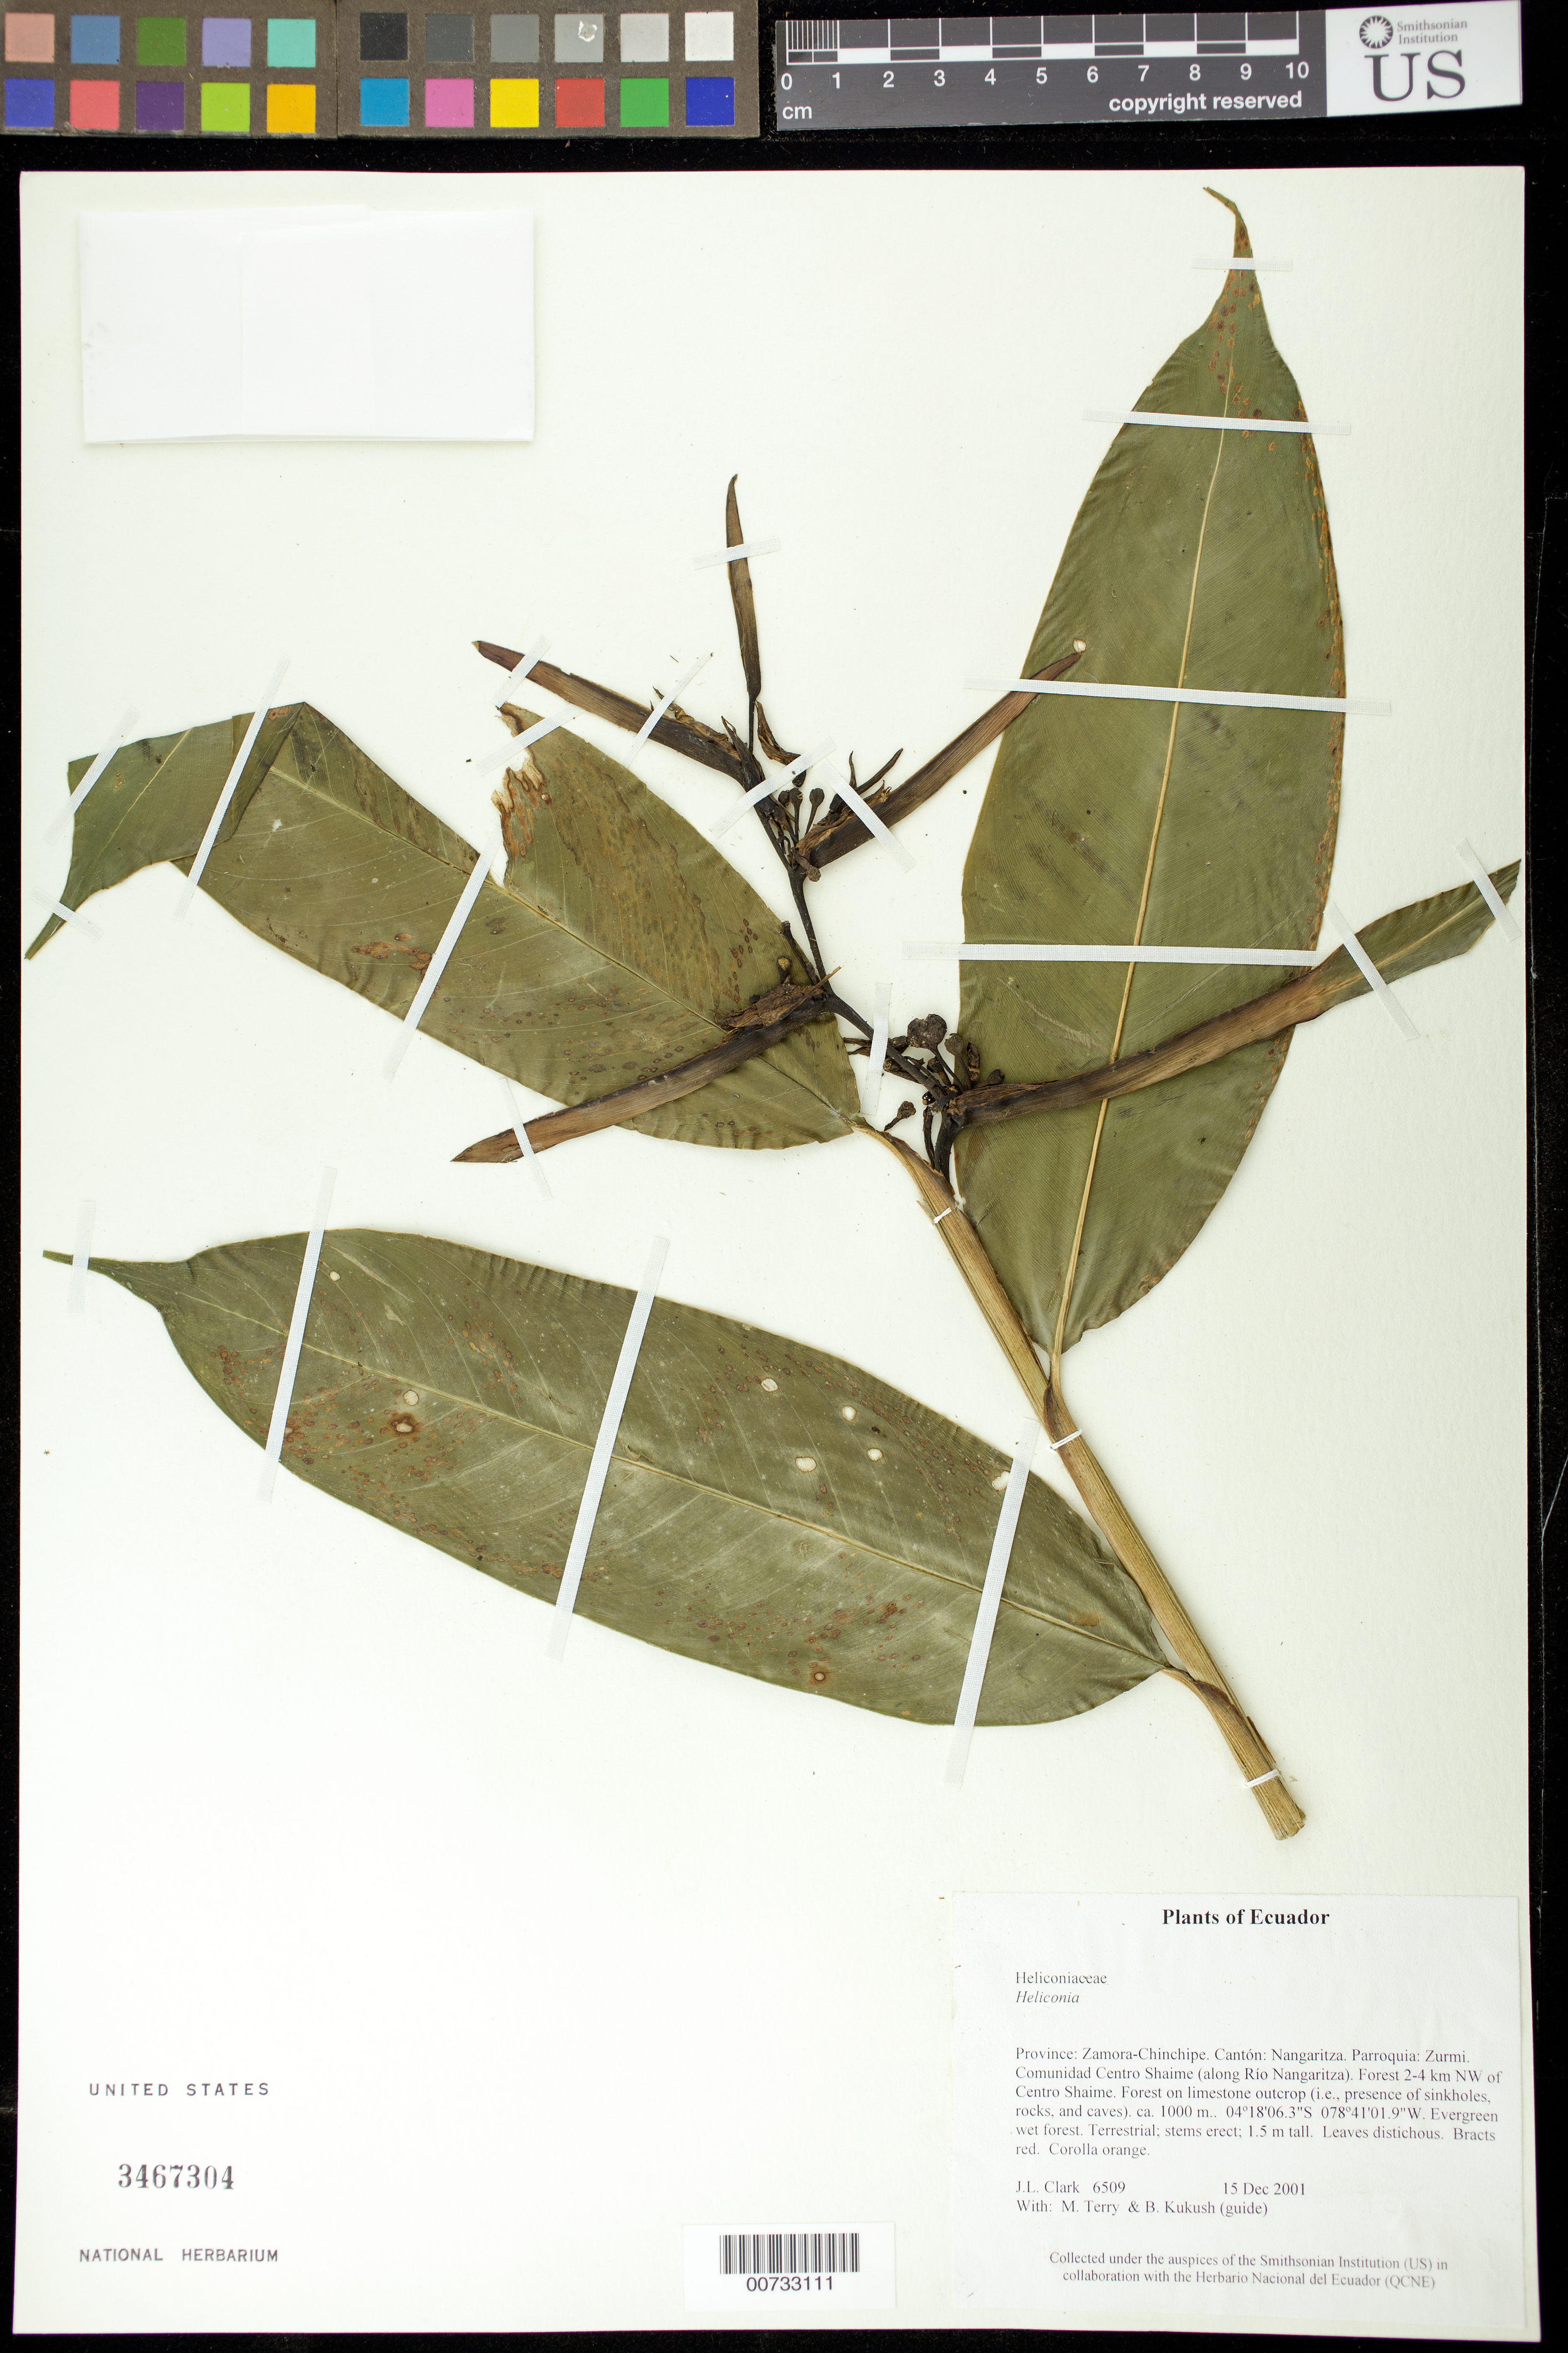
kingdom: Plantae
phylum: Tracheophyta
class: Liliopsida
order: Zingiberales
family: Heliconiaceae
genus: Heliconia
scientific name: Heliconia sp.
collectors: J. L. Clark, M. Terry & B. Kukush (guide)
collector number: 6509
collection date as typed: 15 Dec 2001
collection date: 2001-12-15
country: Ecuador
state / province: Zamora-Chinchipe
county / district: Nangaritza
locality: Zurmi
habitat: Evergreen wet forest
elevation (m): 1000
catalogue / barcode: US 3467304